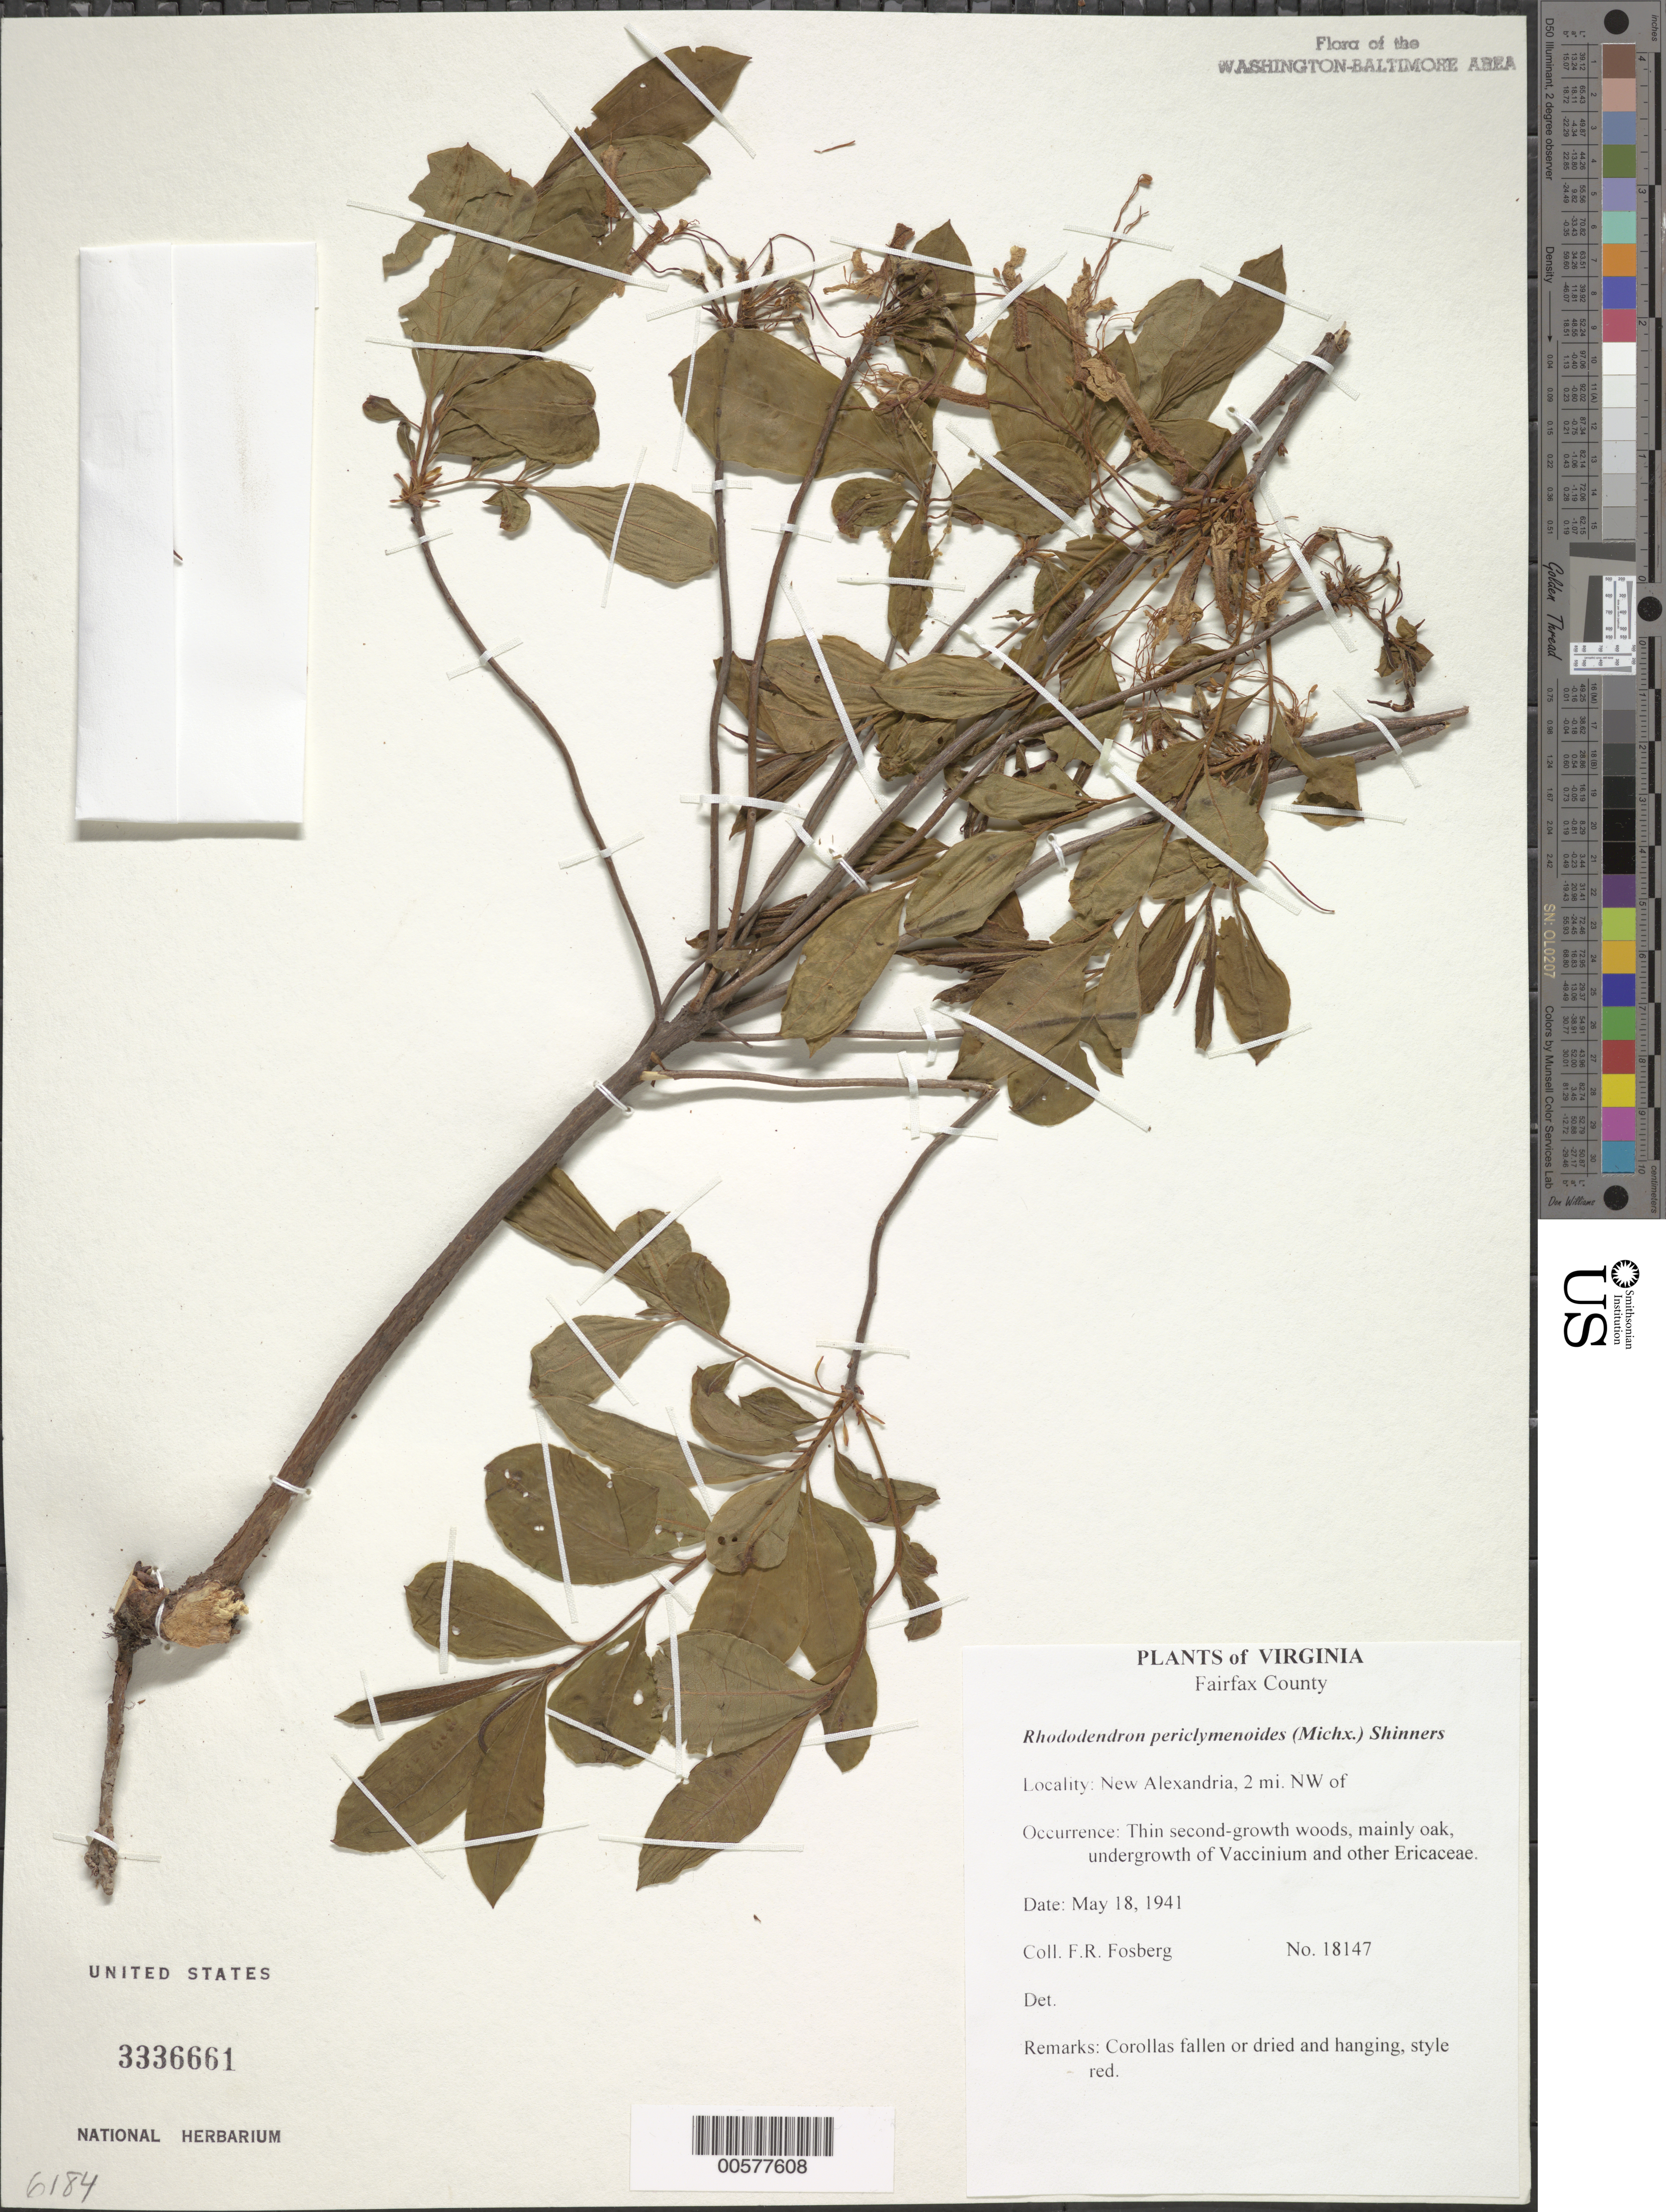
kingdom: Plantae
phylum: Tracheophyta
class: Magnoliopsida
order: Ericales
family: Ericaceae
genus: Rhododendron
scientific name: Rhododendron periclymenoides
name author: (Michx.) Shinners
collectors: F. R. Fosberg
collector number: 18147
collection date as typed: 18 May 1941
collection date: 1941-05-18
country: United States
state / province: Virginia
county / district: City of Alexandria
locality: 2 mi. NW of [New] Alexandria.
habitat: Thin second-growth woods, mainly oak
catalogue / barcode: US 3336661